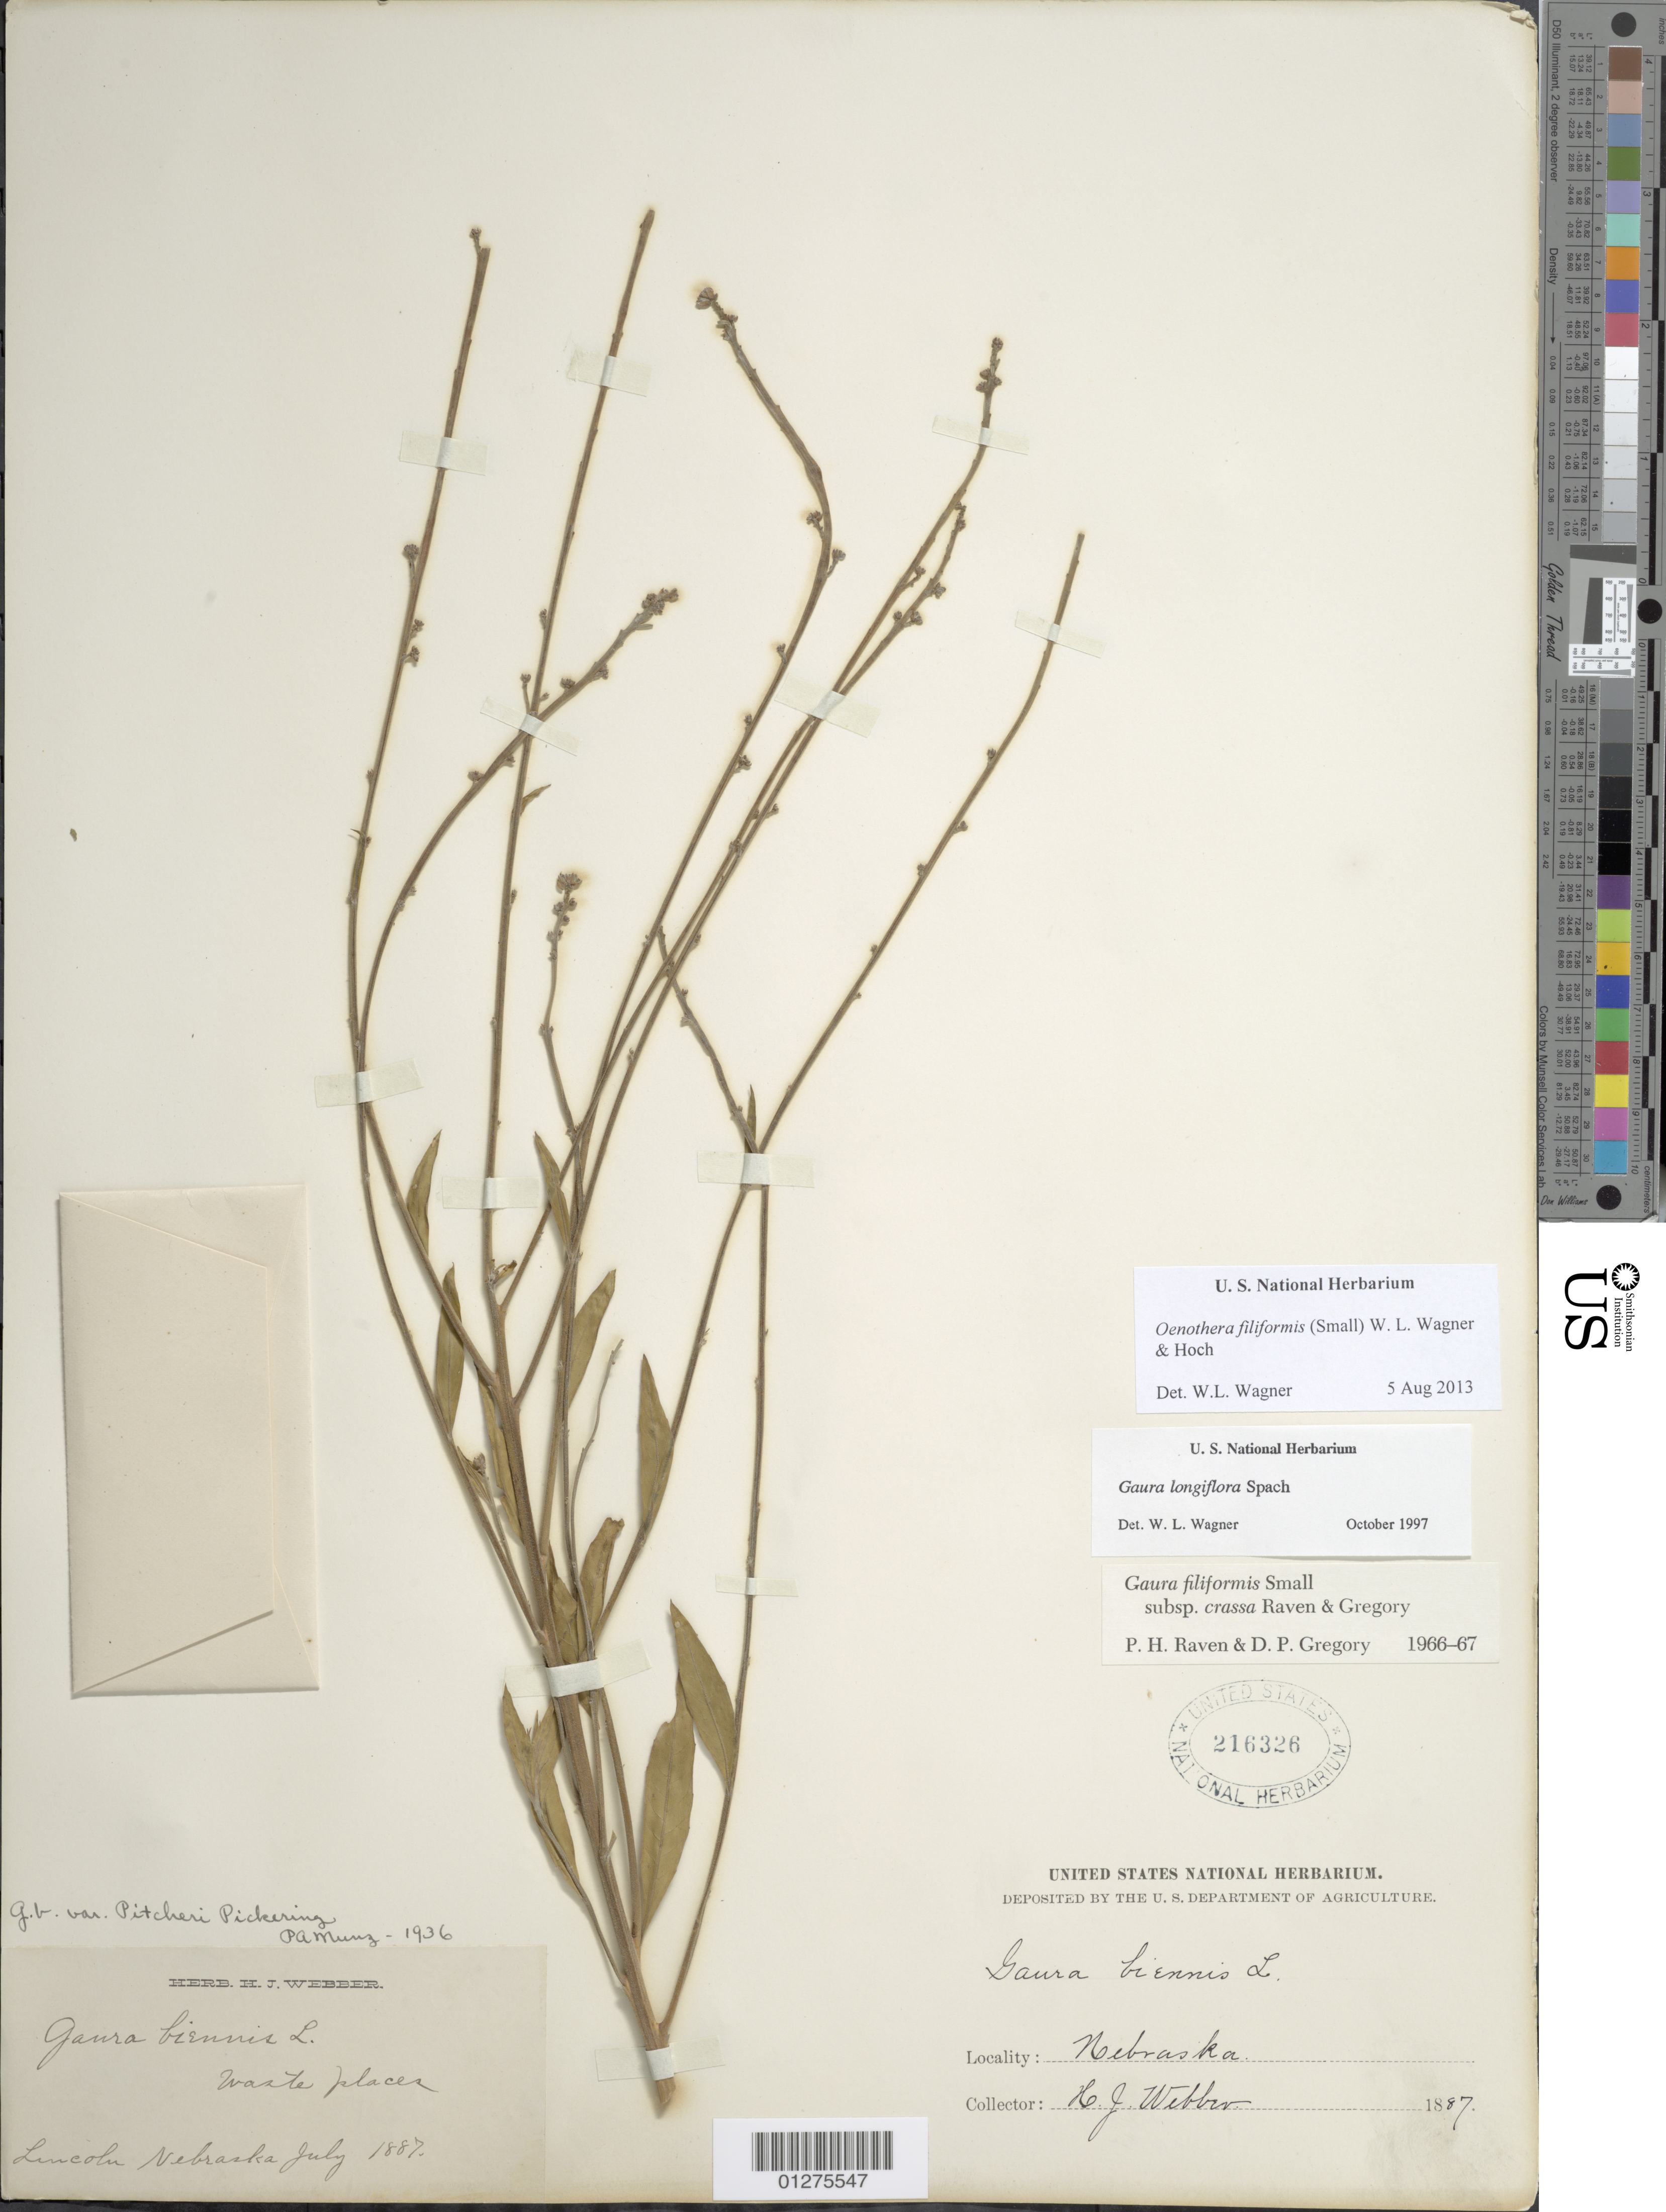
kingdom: Plantae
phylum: Tracheophyta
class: Magnoliopsida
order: Myrtales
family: Onagraceae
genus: Oenothera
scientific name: Oenothera filiformis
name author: (Small) W.L. Wagner & Hoch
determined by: Wagner, W. L., (BOT), Smithsonian Institution - National Museum of Natural History (UNITED STATES)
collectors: H. J. Weber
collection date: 1887-07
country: United States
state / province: Nebraska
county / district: Lancaster County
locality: Lincoln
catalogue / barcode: US 216326